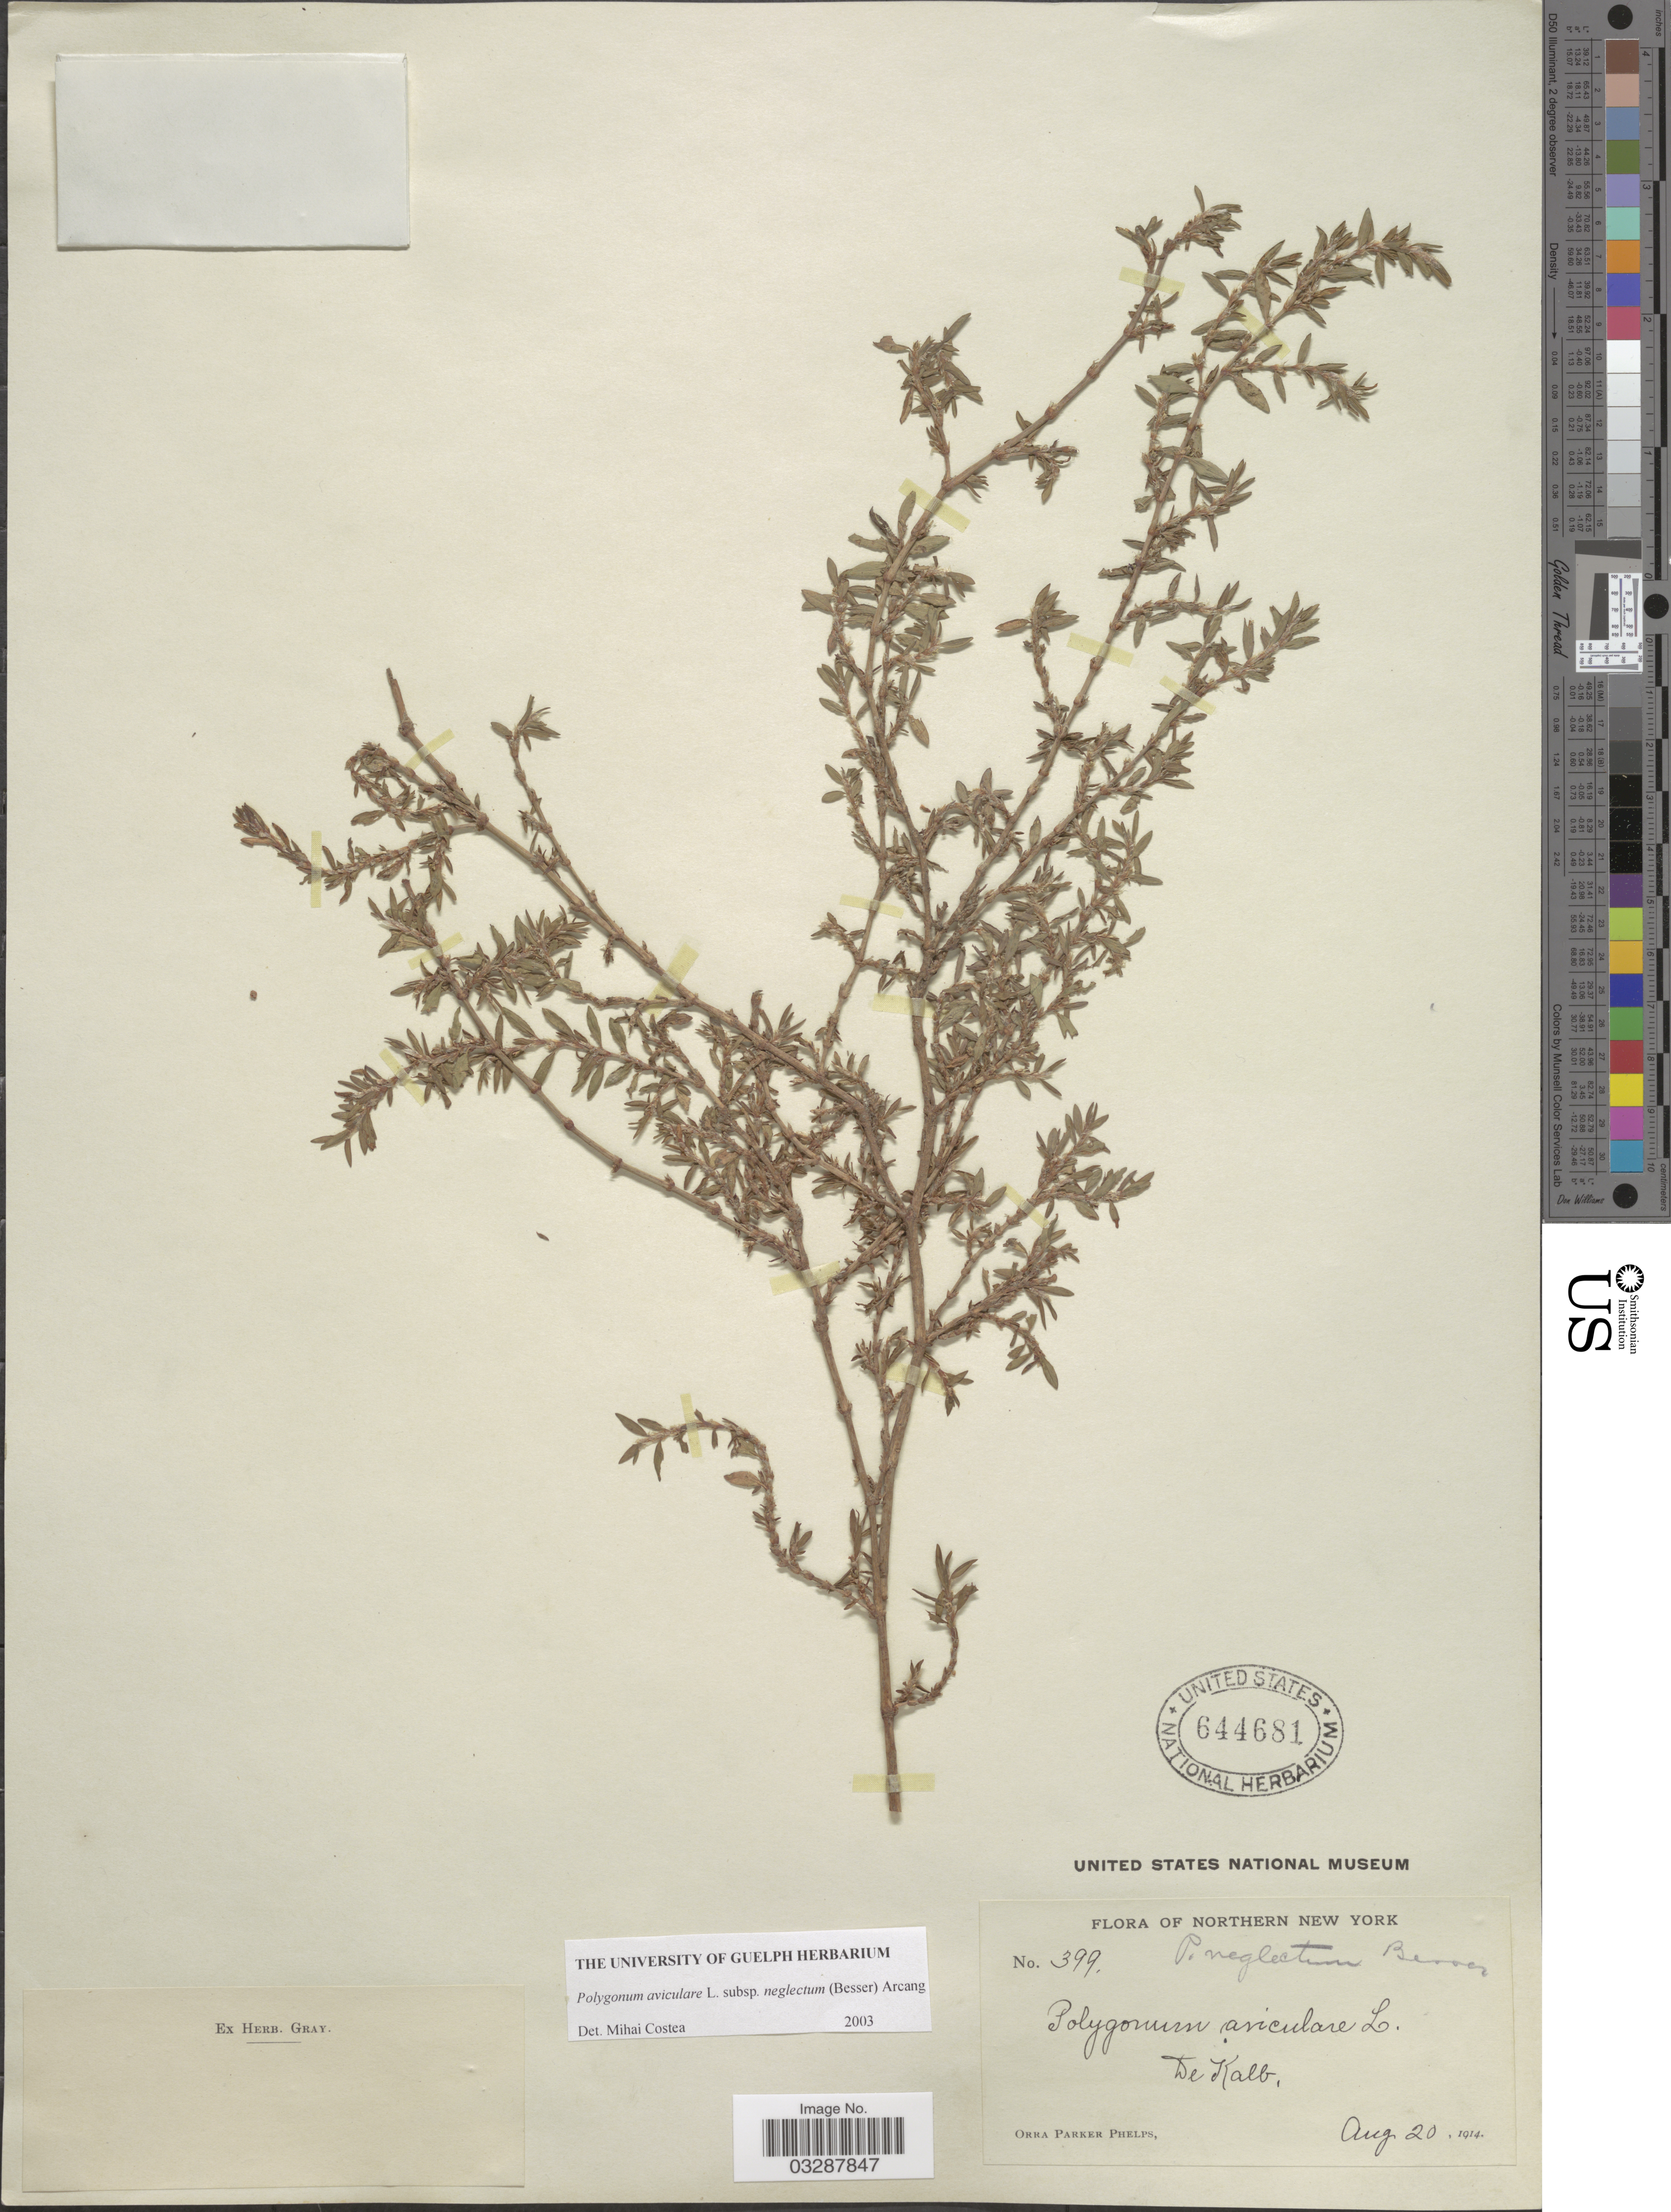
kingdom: Plantae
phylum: Tracheophyta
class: Magnoliopsida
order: Caryophyllales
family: Polygonaceae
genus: Polygonum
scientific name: Polygonum aviculare subsp. neglectum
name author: (Besser) Arcang.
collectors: O. P. Phelps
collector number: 399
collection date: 1914-08-20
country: United States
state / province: New York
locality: Northern New York. De Kalb.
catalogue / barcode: US 644681